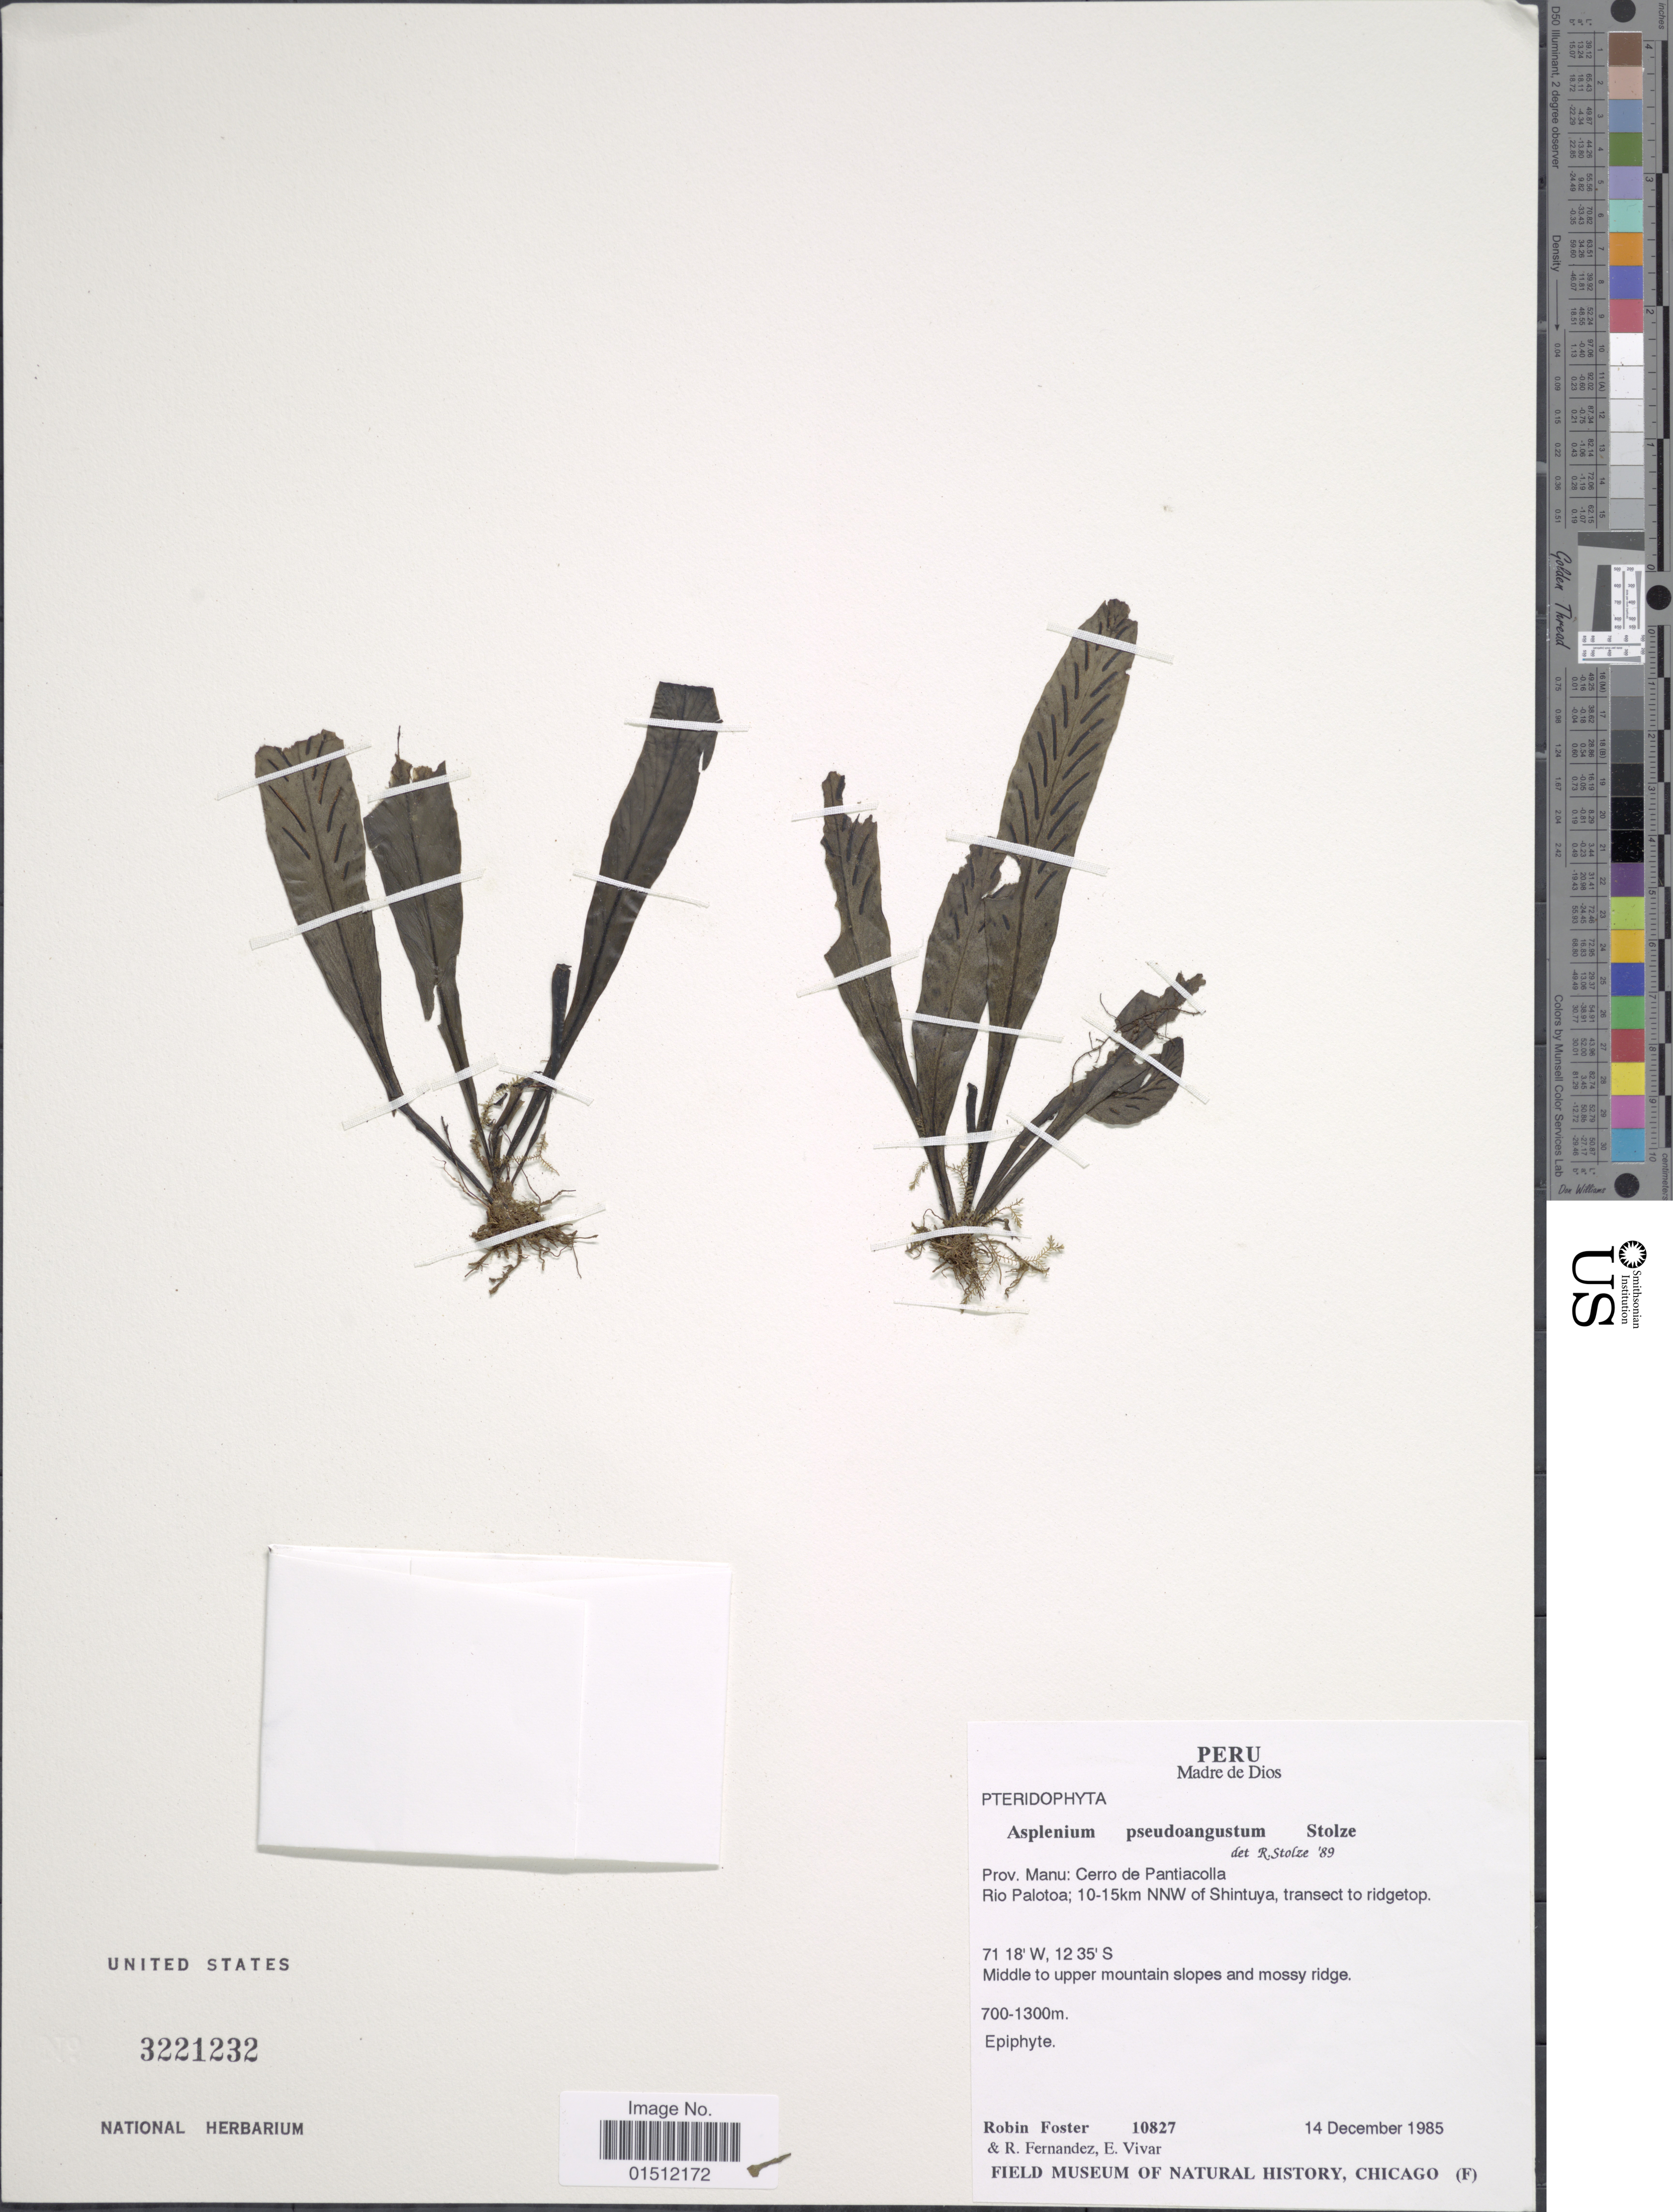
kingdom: Plantae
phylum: Tracheophyta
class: Polypodiopsida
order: Polypodiales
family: Aspleniaceae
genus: Asplenium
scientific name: Asplenium pseudoangustum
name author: Stolze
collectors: R. B. Foster, R. Fernandez & E. Vivar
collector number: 10827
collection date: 1985-12-14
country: Peru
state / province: Madre de Dios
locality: Prov. Manu: Cerro de Pantiacolla, Rio Palotoa; 10-15km NNW of Shintuya, transect to ridgetop.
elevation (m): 700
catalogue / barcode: US 3221232